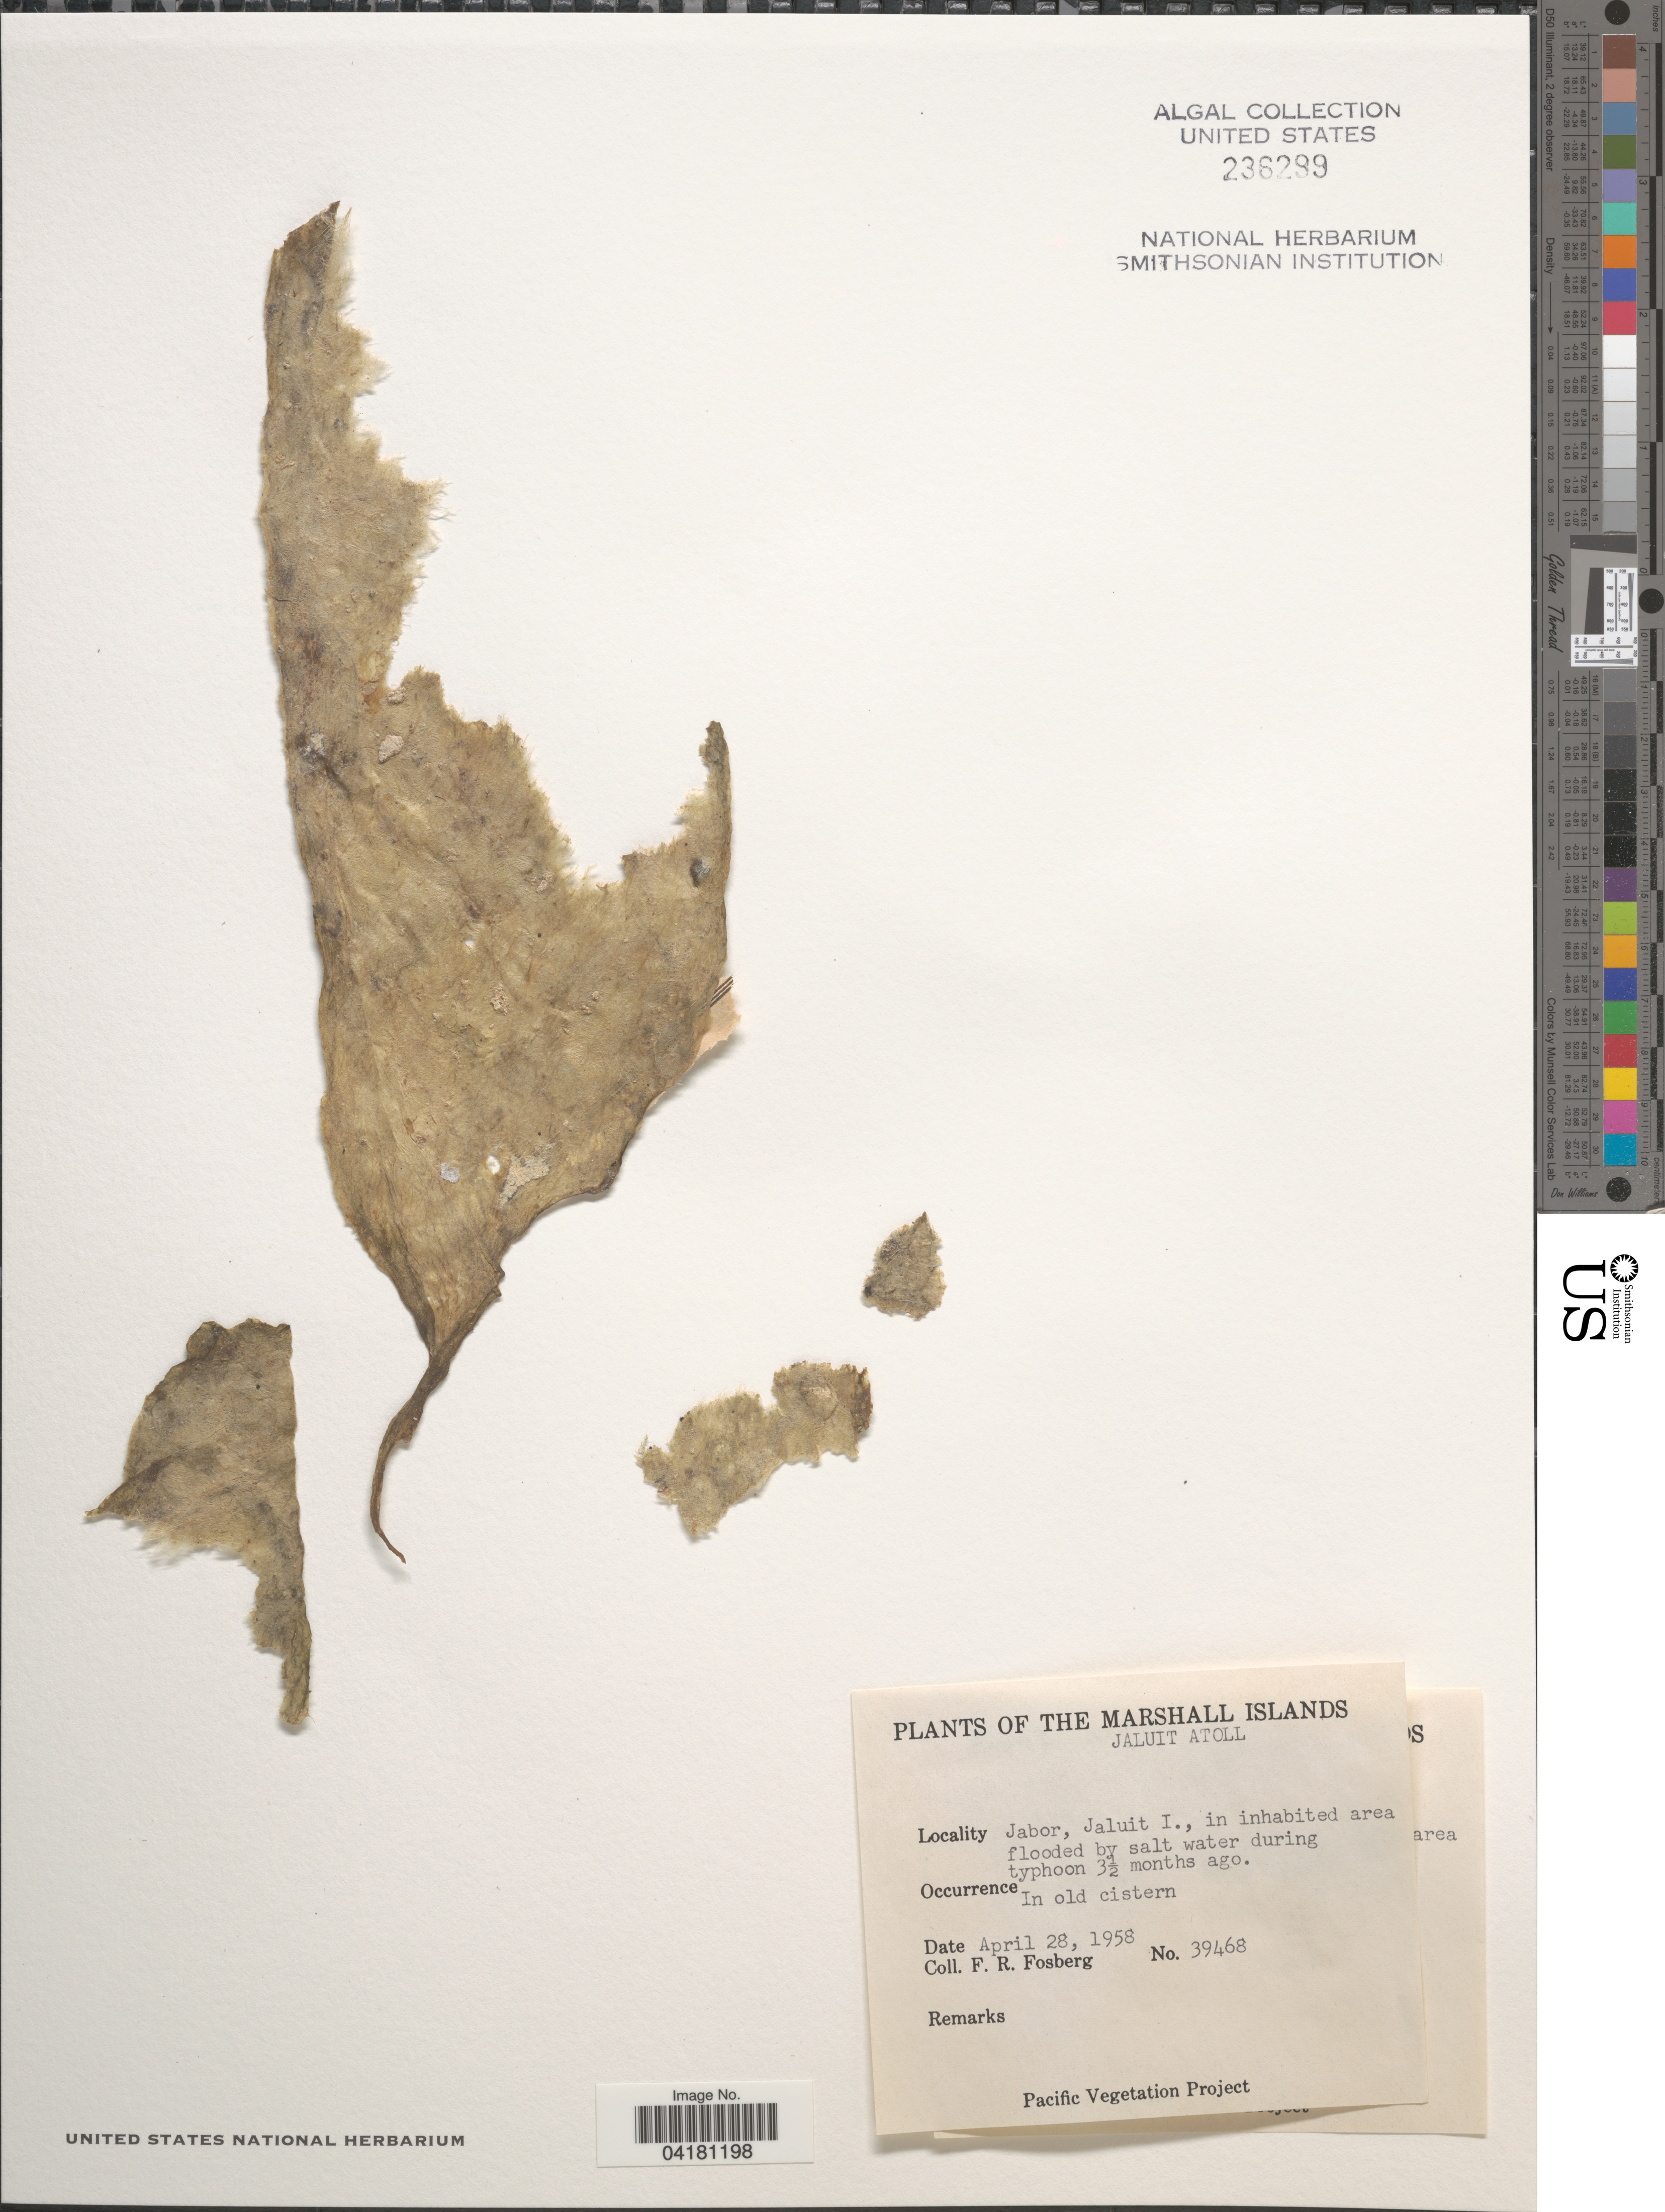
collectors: F. R. Fosberg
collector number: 39468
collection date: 1958-04-28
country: Marshall Islands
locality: Jaluit Atoll. Jabor, Jaluit I., in inhabited area flooded by salt water during typhoon 3½ months ago.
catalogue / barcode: US 236299